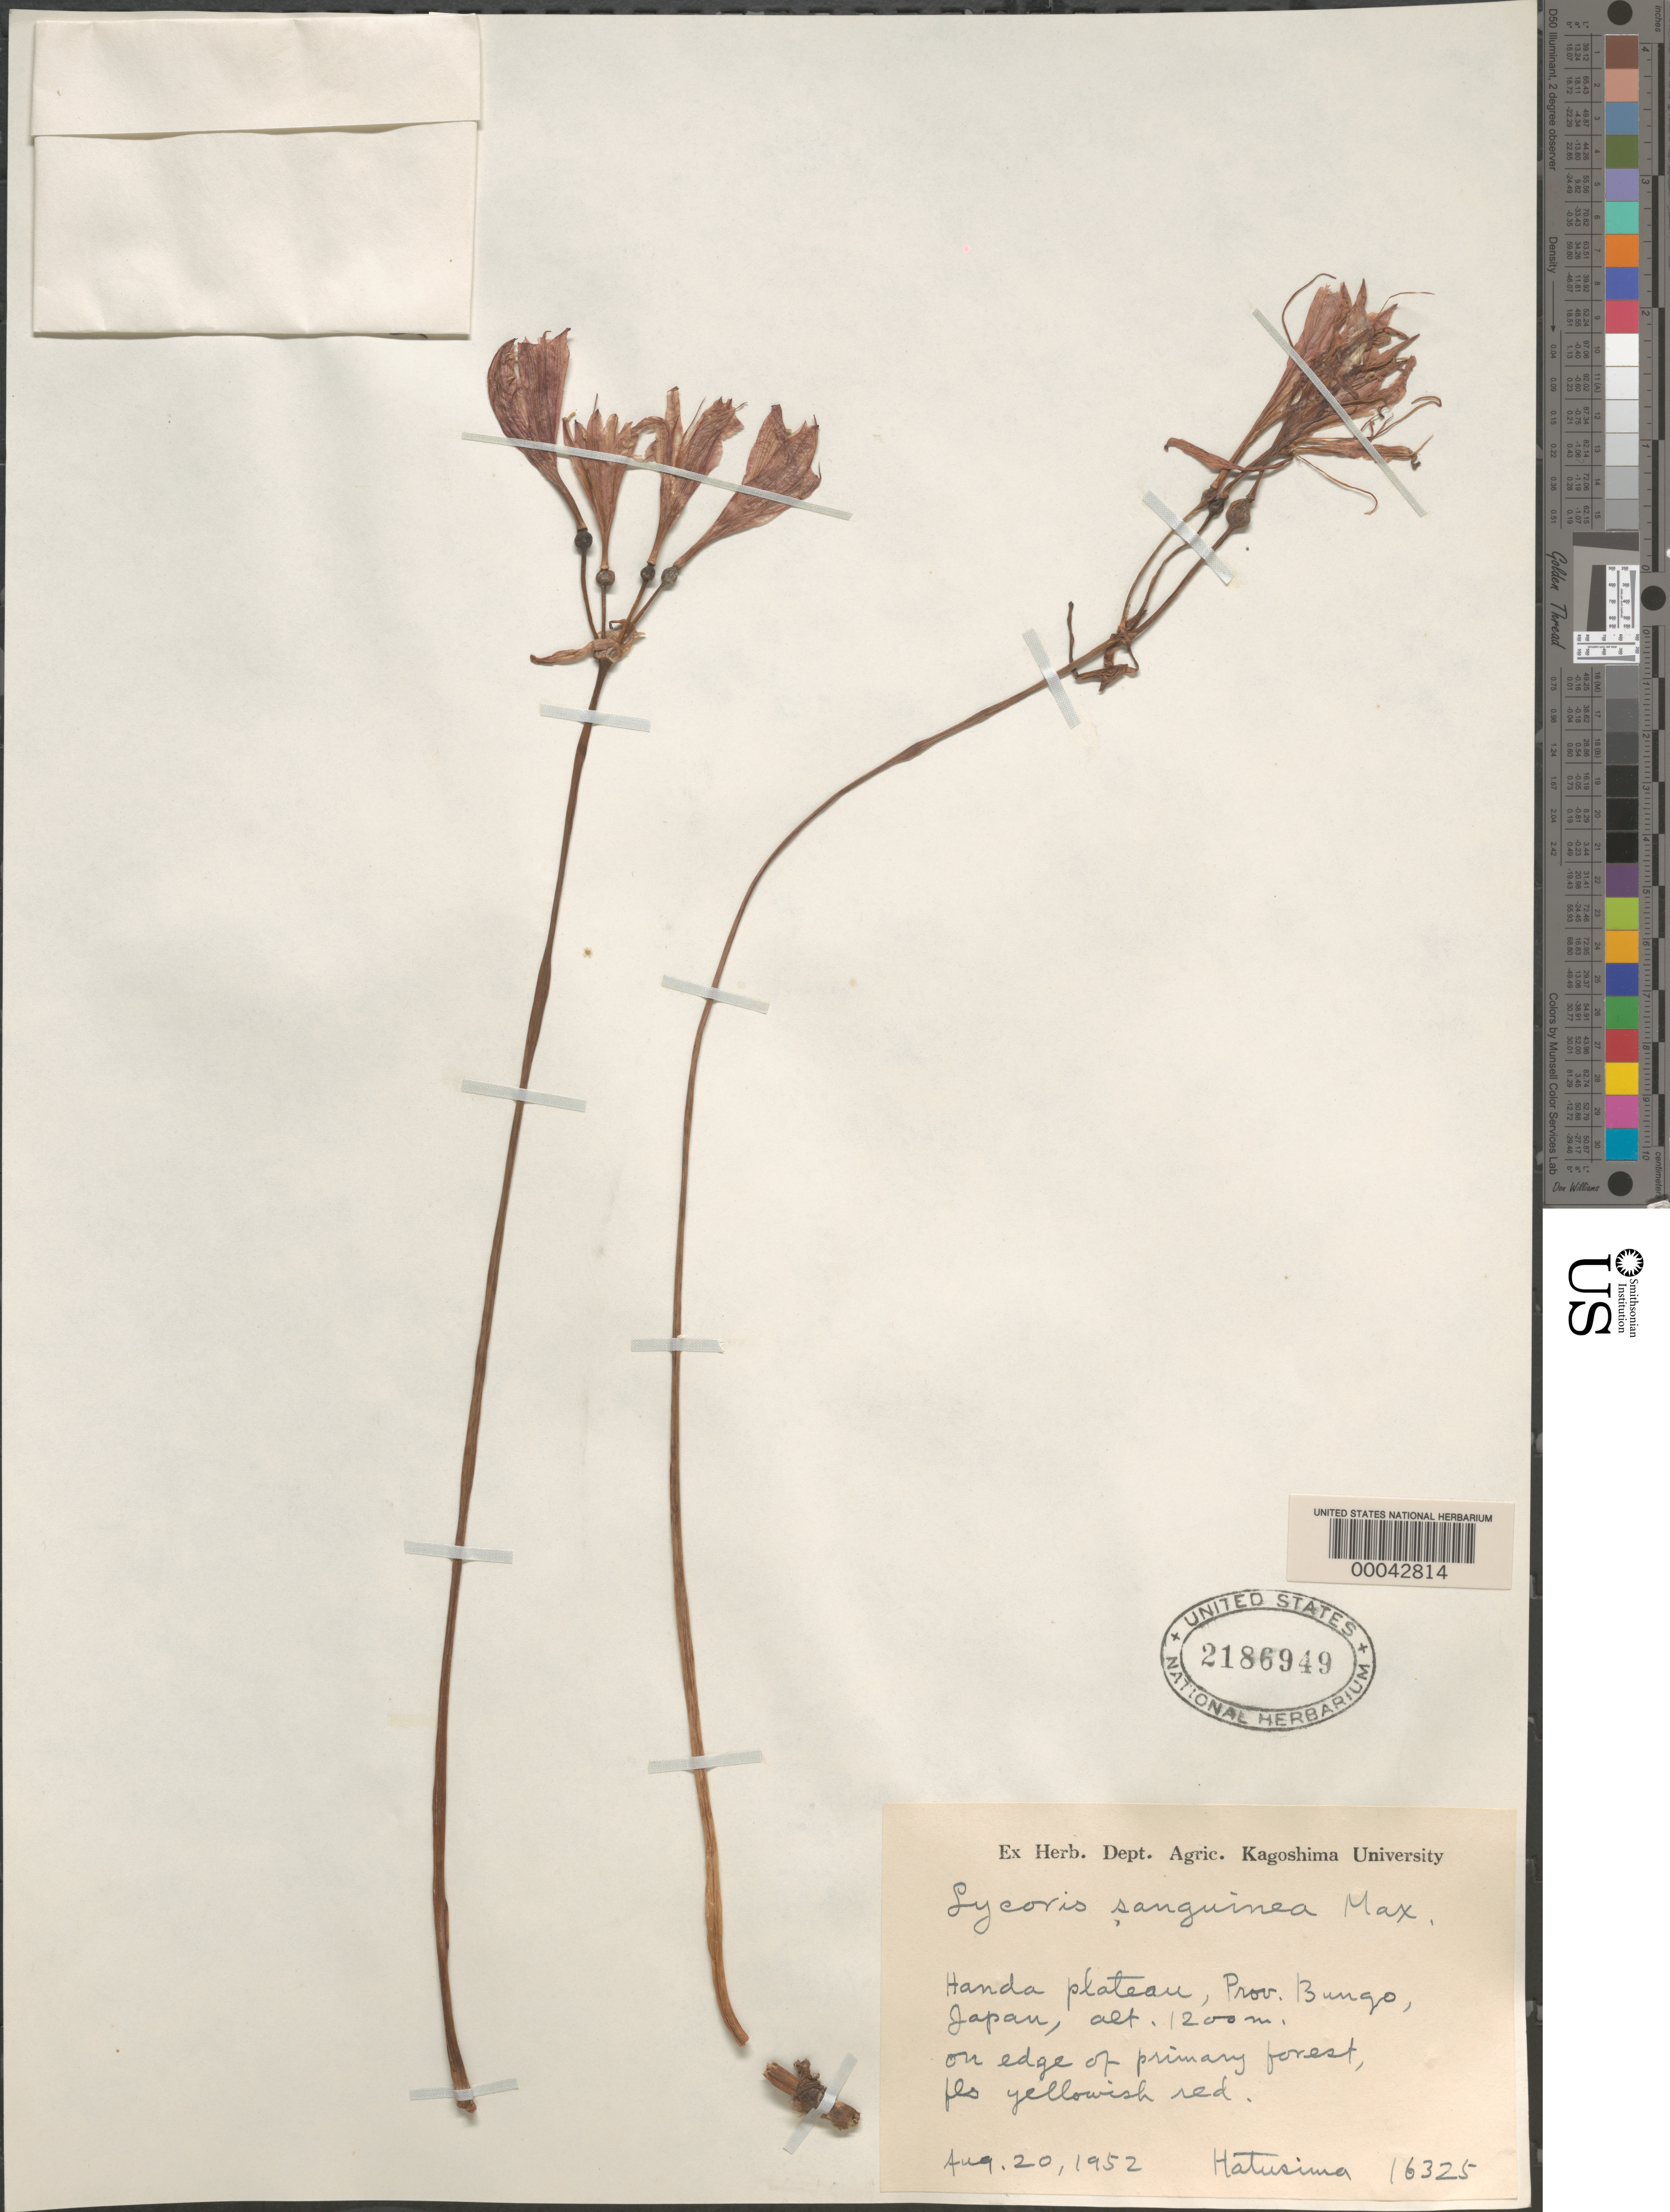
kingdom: Plantae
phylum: Tracheophyta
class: Liliopsida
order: Asparagales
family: Amaryllidaceae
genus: Lycoris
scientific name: Lycoris sanguinea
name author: Maxim.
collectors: S. Hatusima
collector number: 16325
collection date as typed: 20 Aug 1952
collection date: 1952-08-20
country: Japan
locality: Bungo prov.; Handa plateau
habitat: On edge of primary forest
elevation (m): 1200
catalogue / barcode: US 2186949